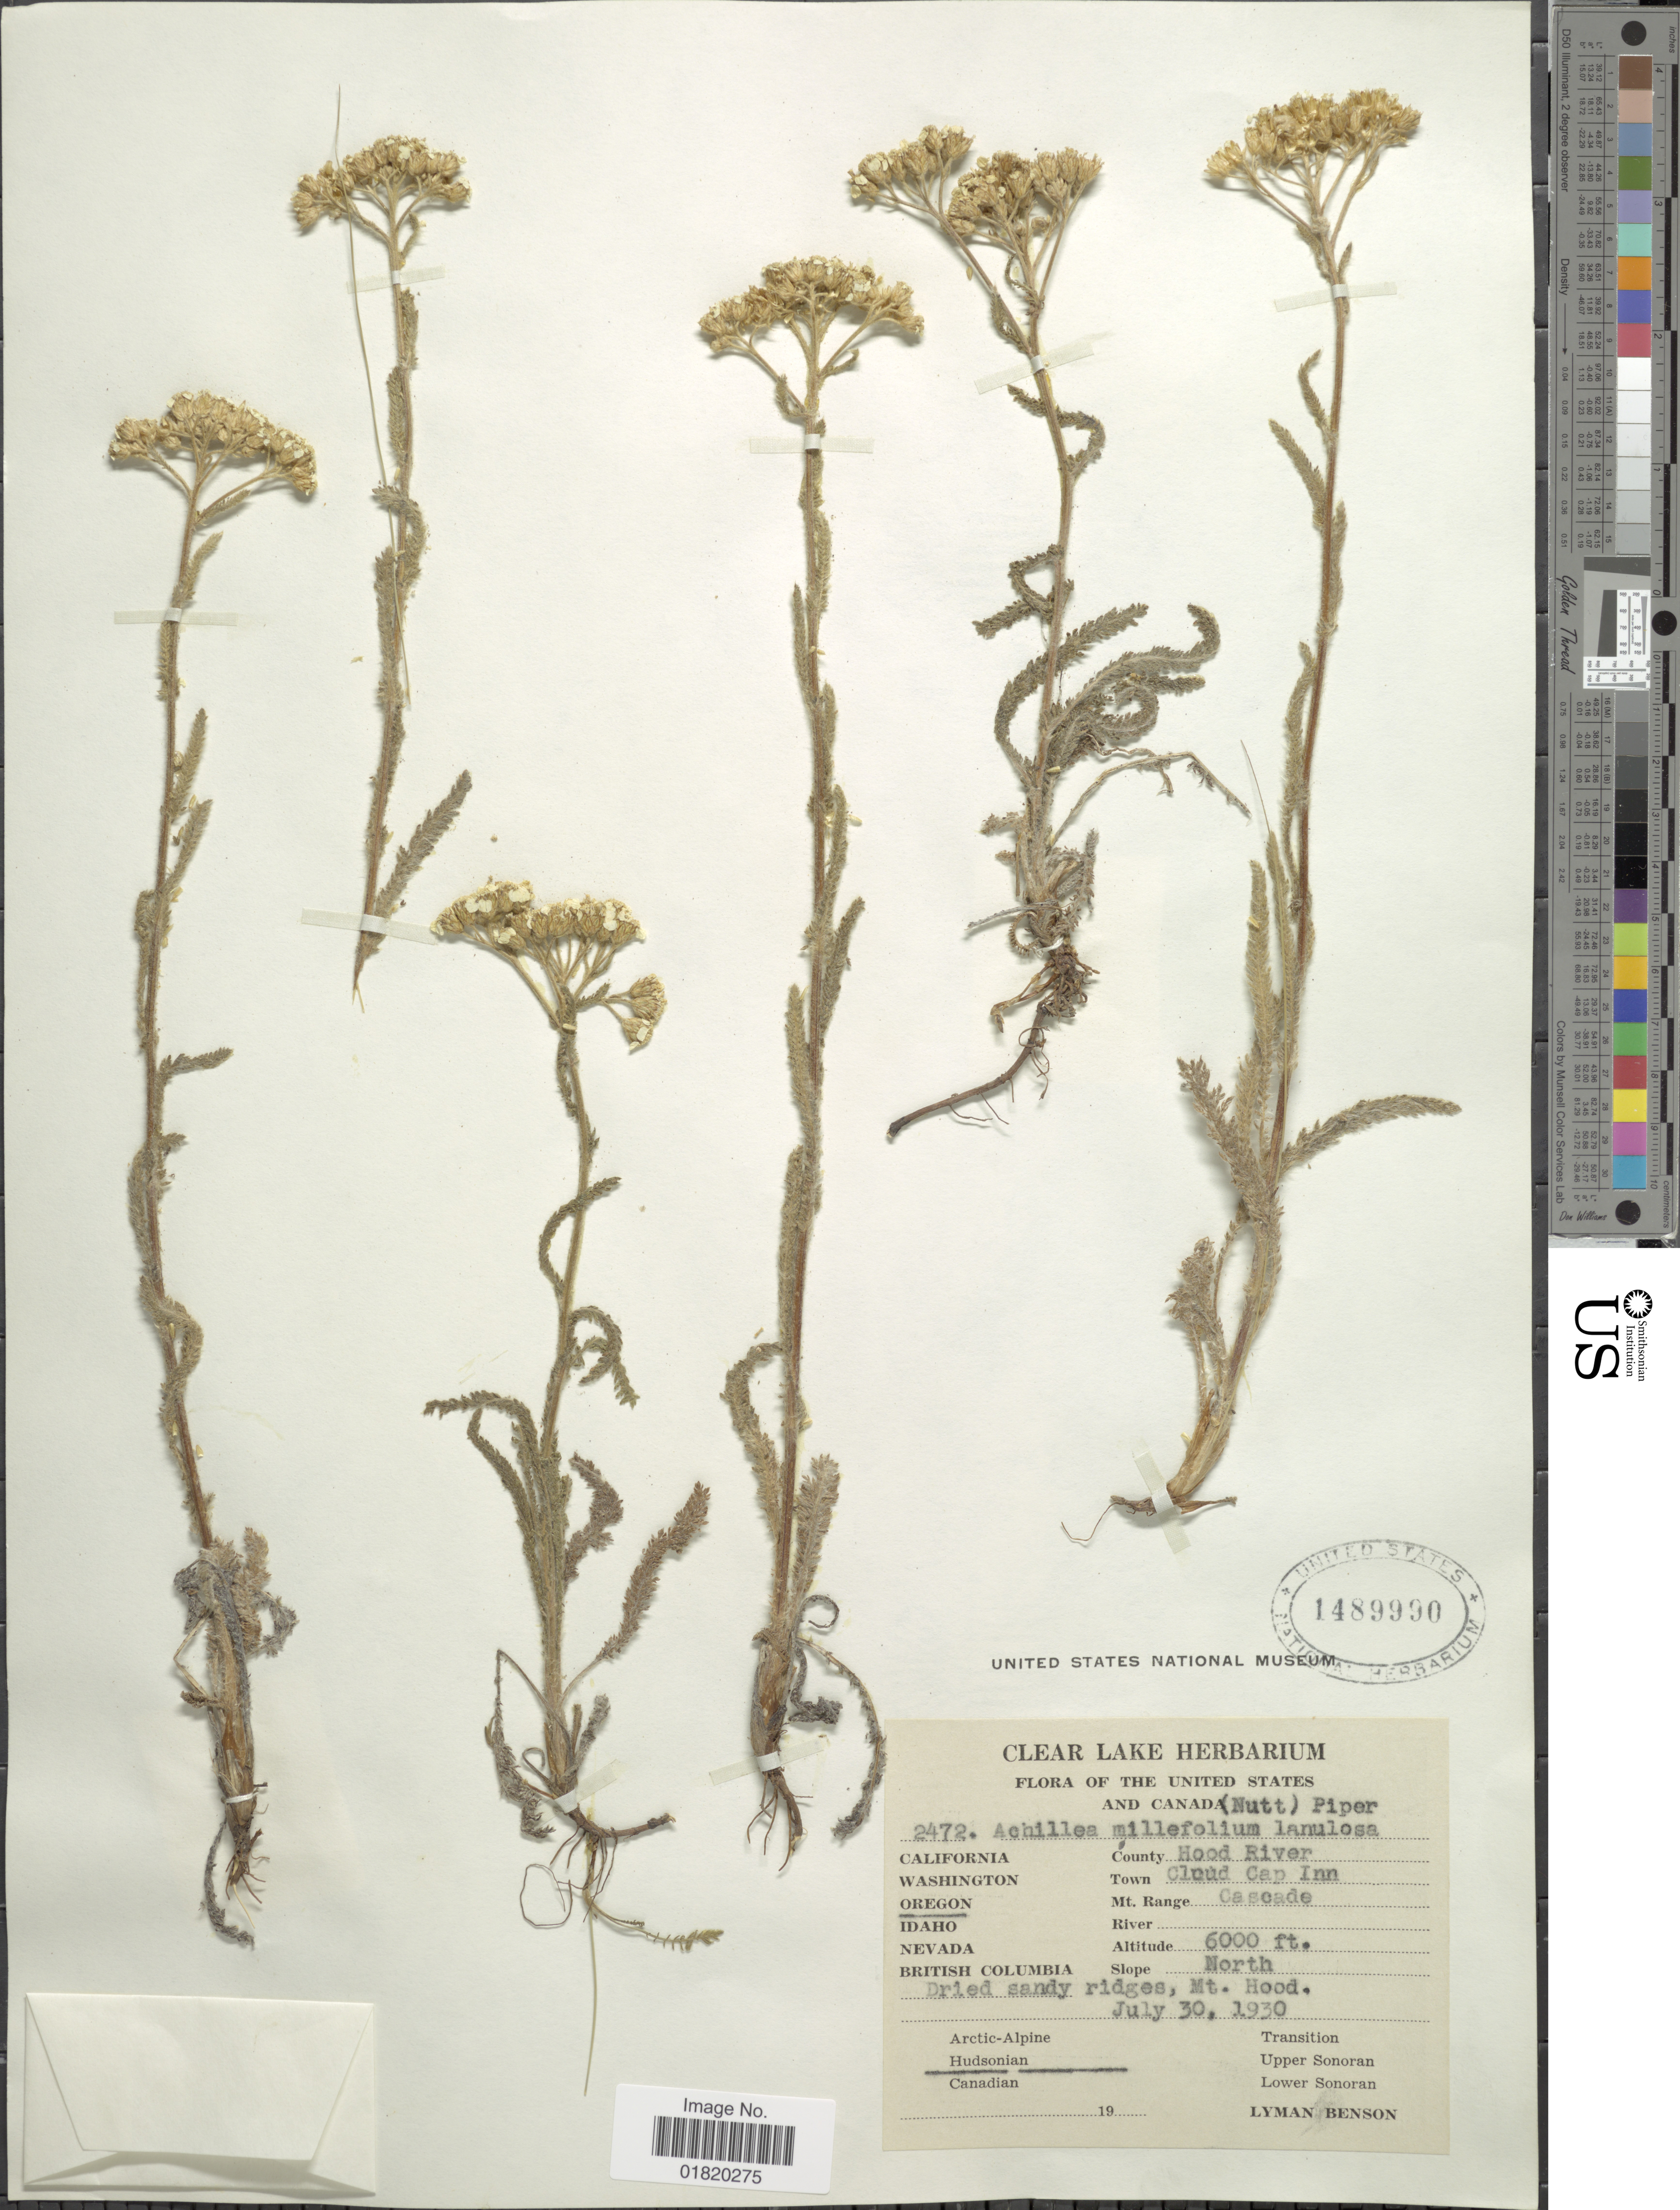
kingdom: Plantae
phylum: Tracheophyta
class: Magnoliopsida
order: Asterales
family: Asteraceae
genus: Achillea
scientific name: Achillea millefolium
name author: L.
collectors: L. D. Benson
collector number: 2472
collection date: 1930-07-30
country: United States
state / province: Oregon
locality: County Hood River. Town Cloud Cap Inn. Mt. Range Cascade. Slope North. Mt. Hood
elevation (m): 1829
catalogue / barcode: US 1489990